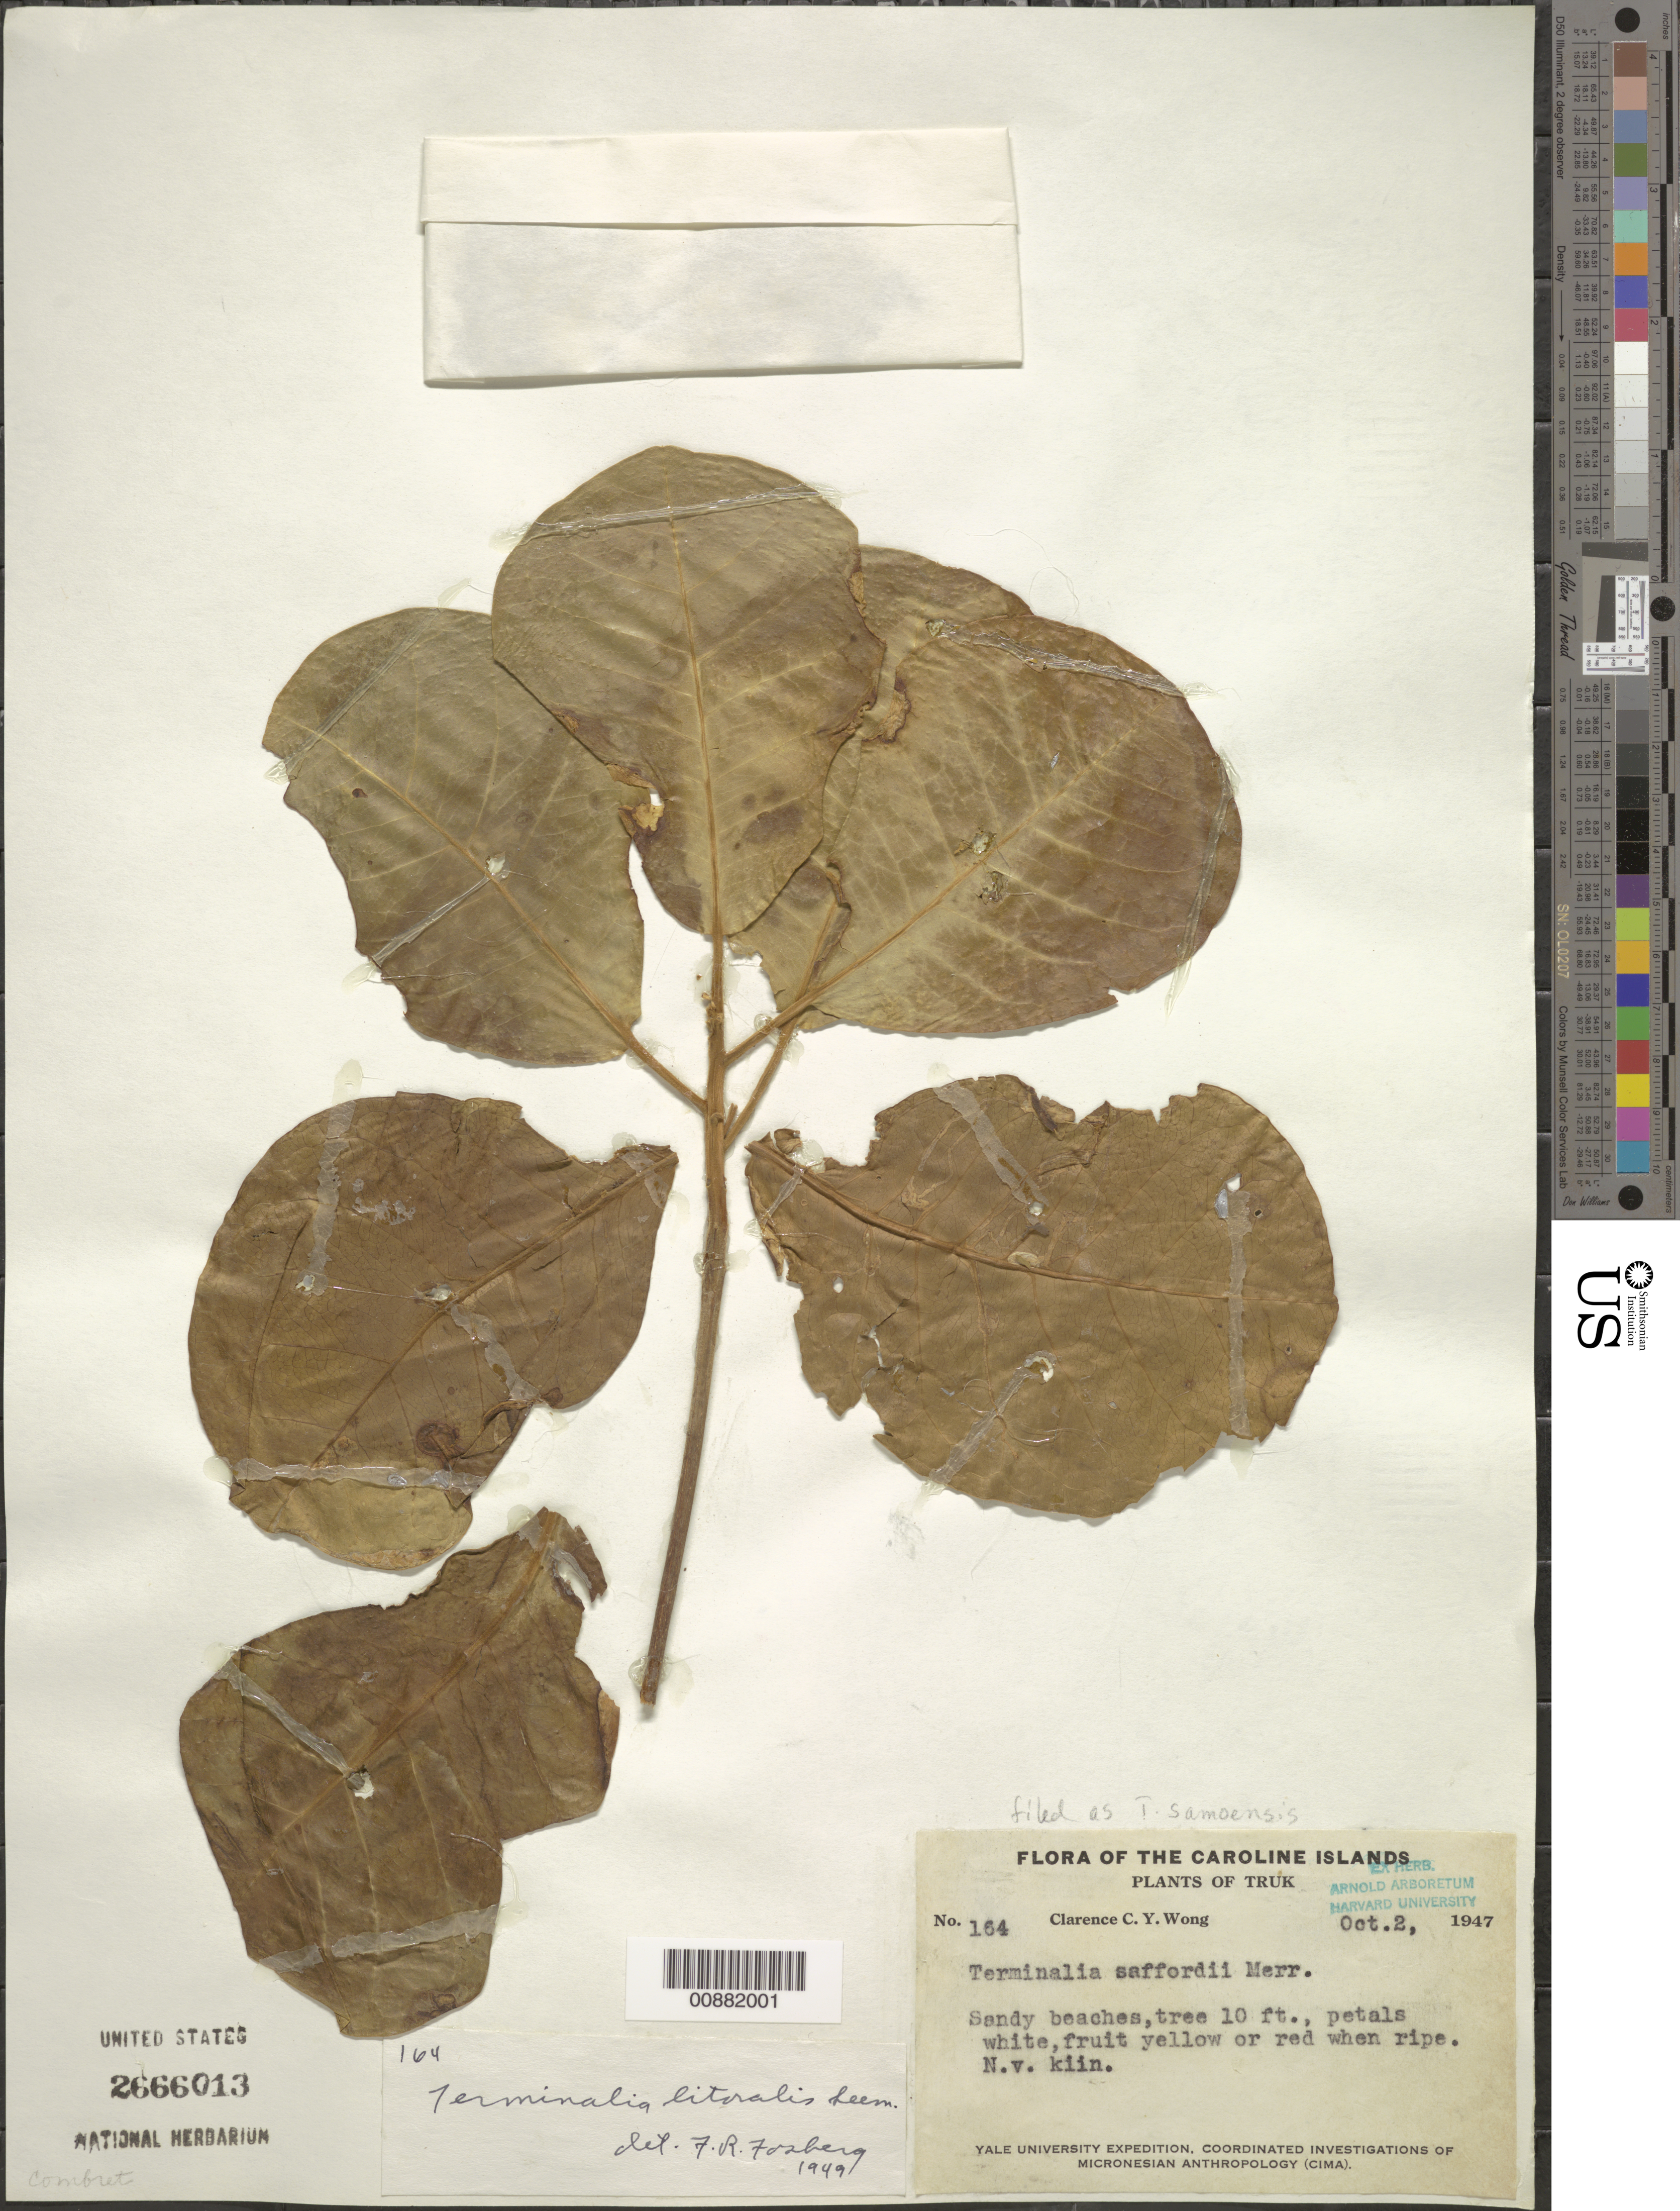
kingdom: Plantae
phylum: Tracheophyta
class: Magnoliopsida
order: Myrtales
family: Combretaceae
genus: Terminalia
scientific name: Terminalia samoensis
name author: Rech.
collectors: C. Wong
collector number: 164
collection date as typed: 02 Oct 1947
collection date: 1947-10-02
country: Micronesia, Federated States of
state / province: Truk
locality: Truk.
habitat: Sandy beaches.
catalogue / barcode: US 2666013